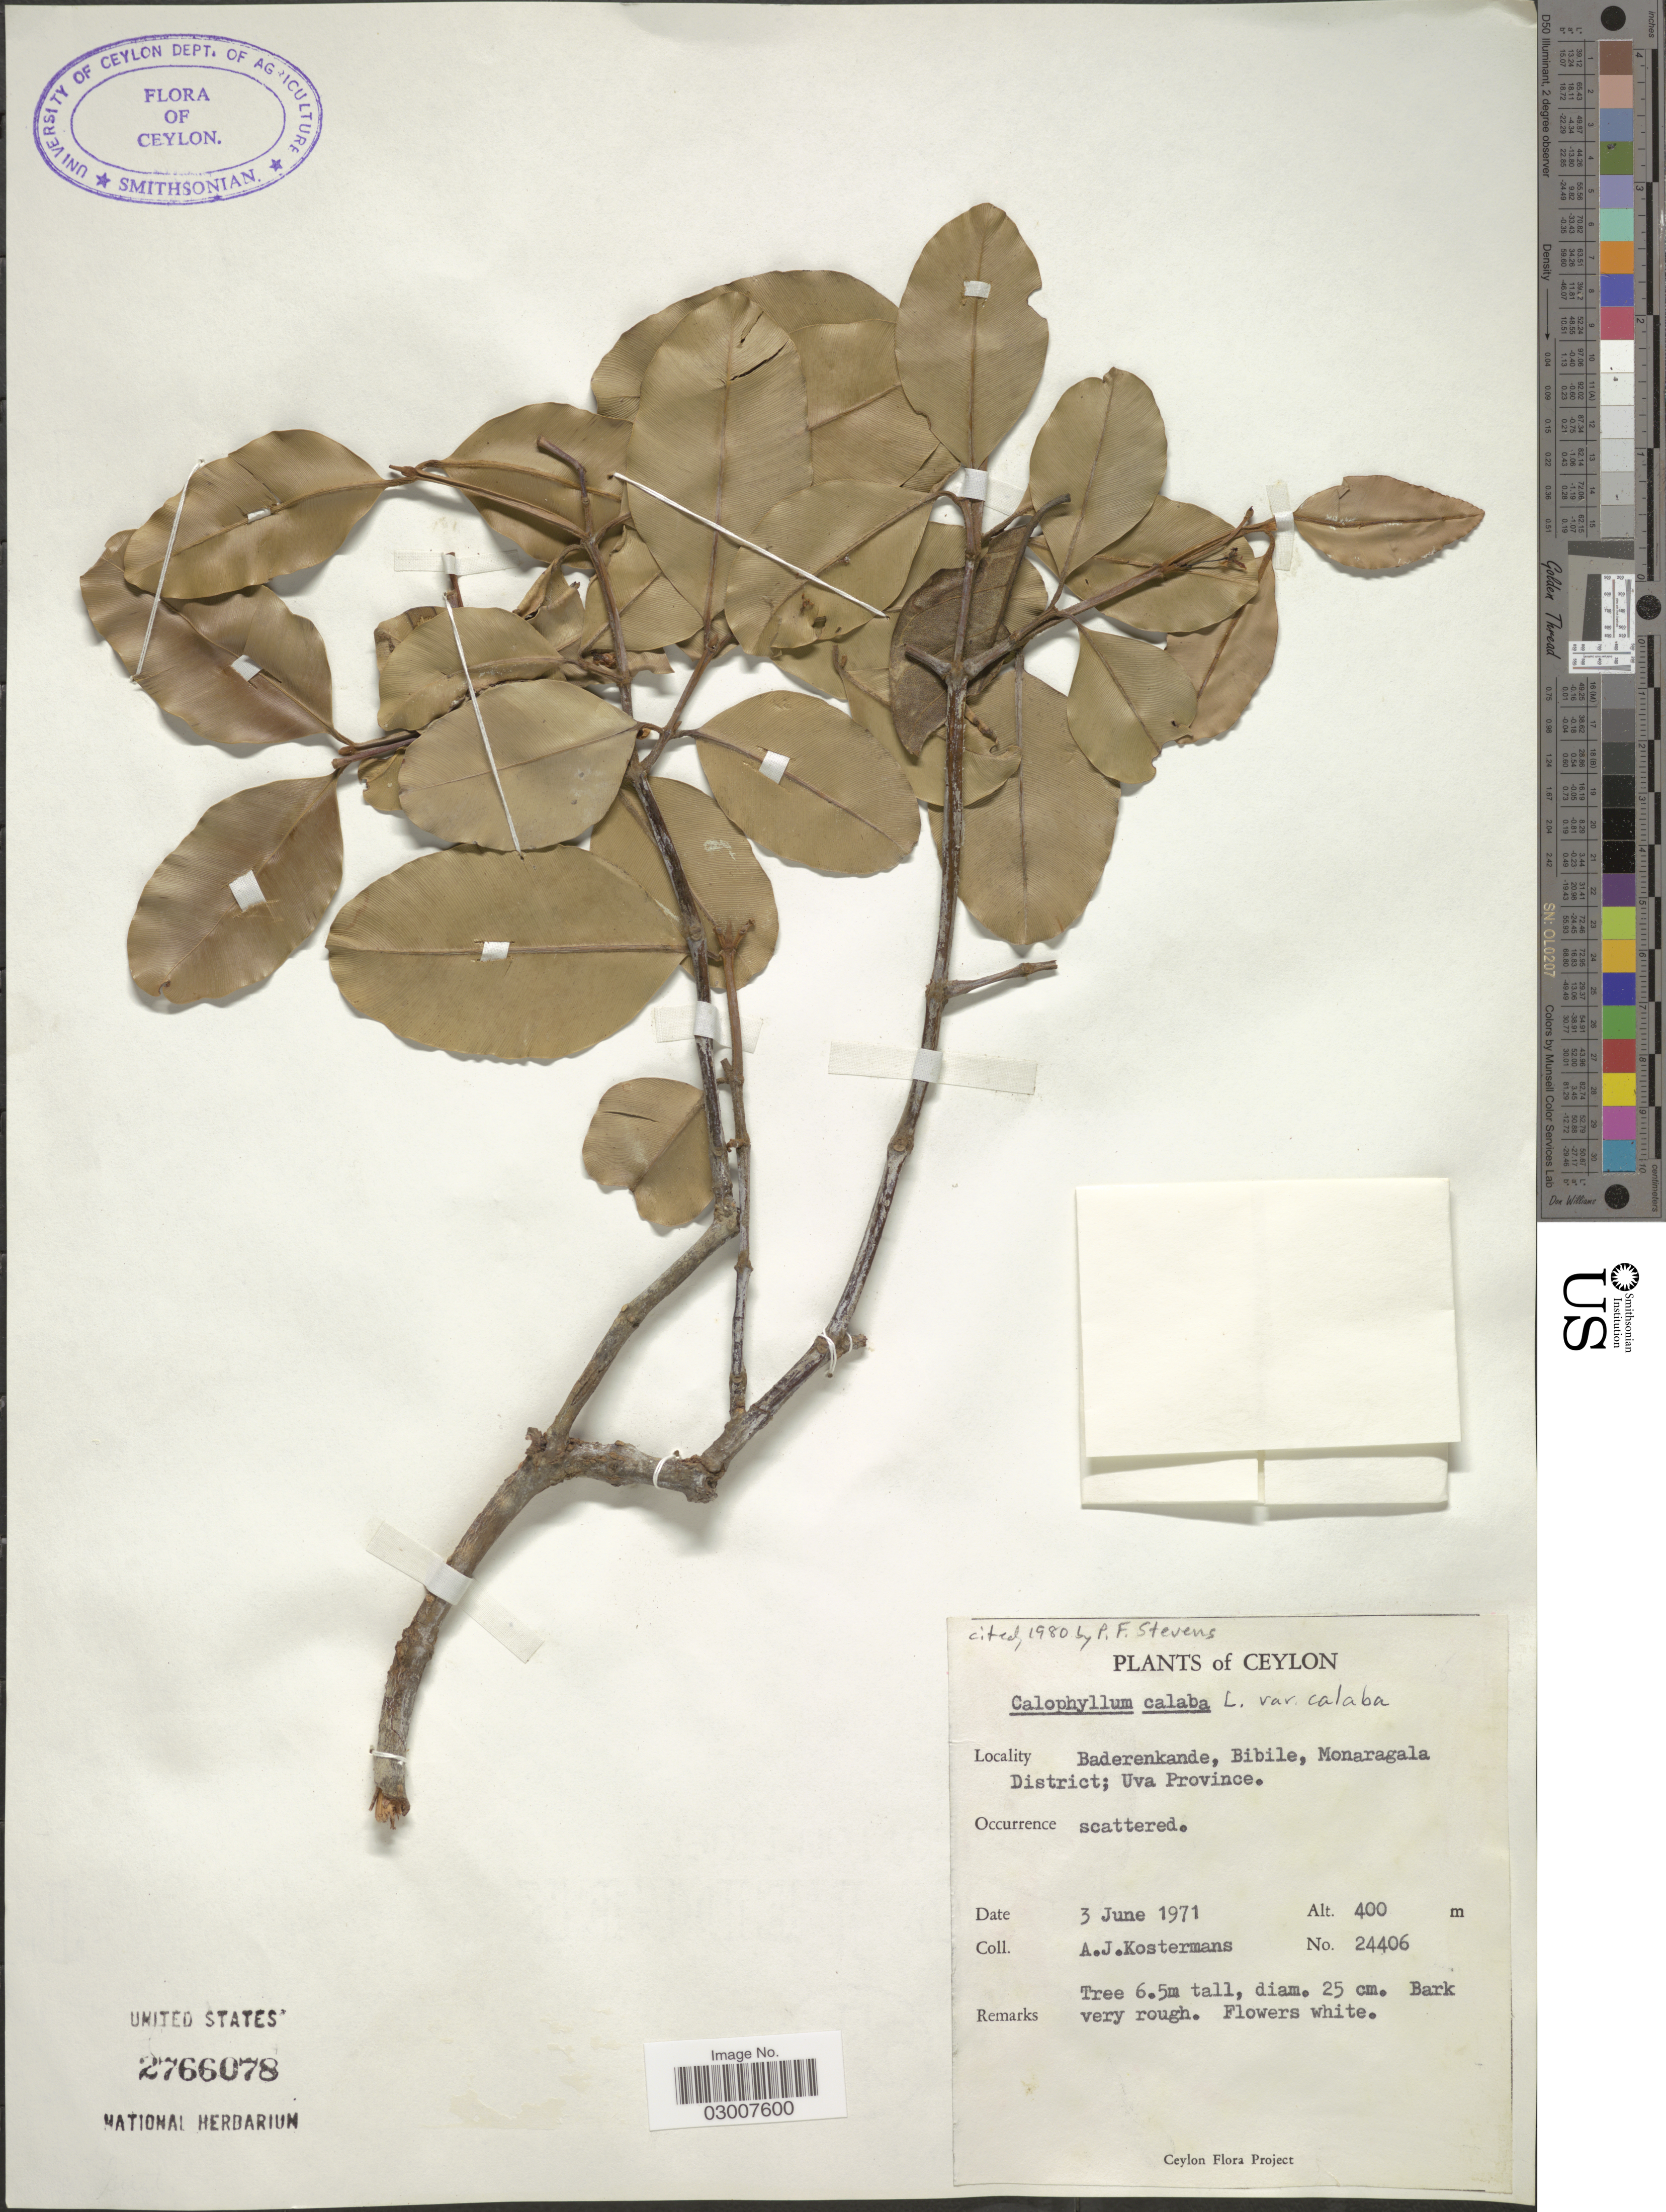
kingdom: Plantae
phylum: Tracheophyta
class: Magnoliopsida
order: Malpighiales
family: Calophyllaceae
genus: Calophyllum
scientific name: Calophyllum calaba var. calaba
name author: L.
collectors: A. J. G. Kostermans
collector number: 24406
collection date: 1971-06-03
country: Sri Lanka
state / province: Uva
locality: Ceylon. Baderenkande, Bibile, Monaragala District.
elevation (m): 400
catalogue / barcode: US 2766078